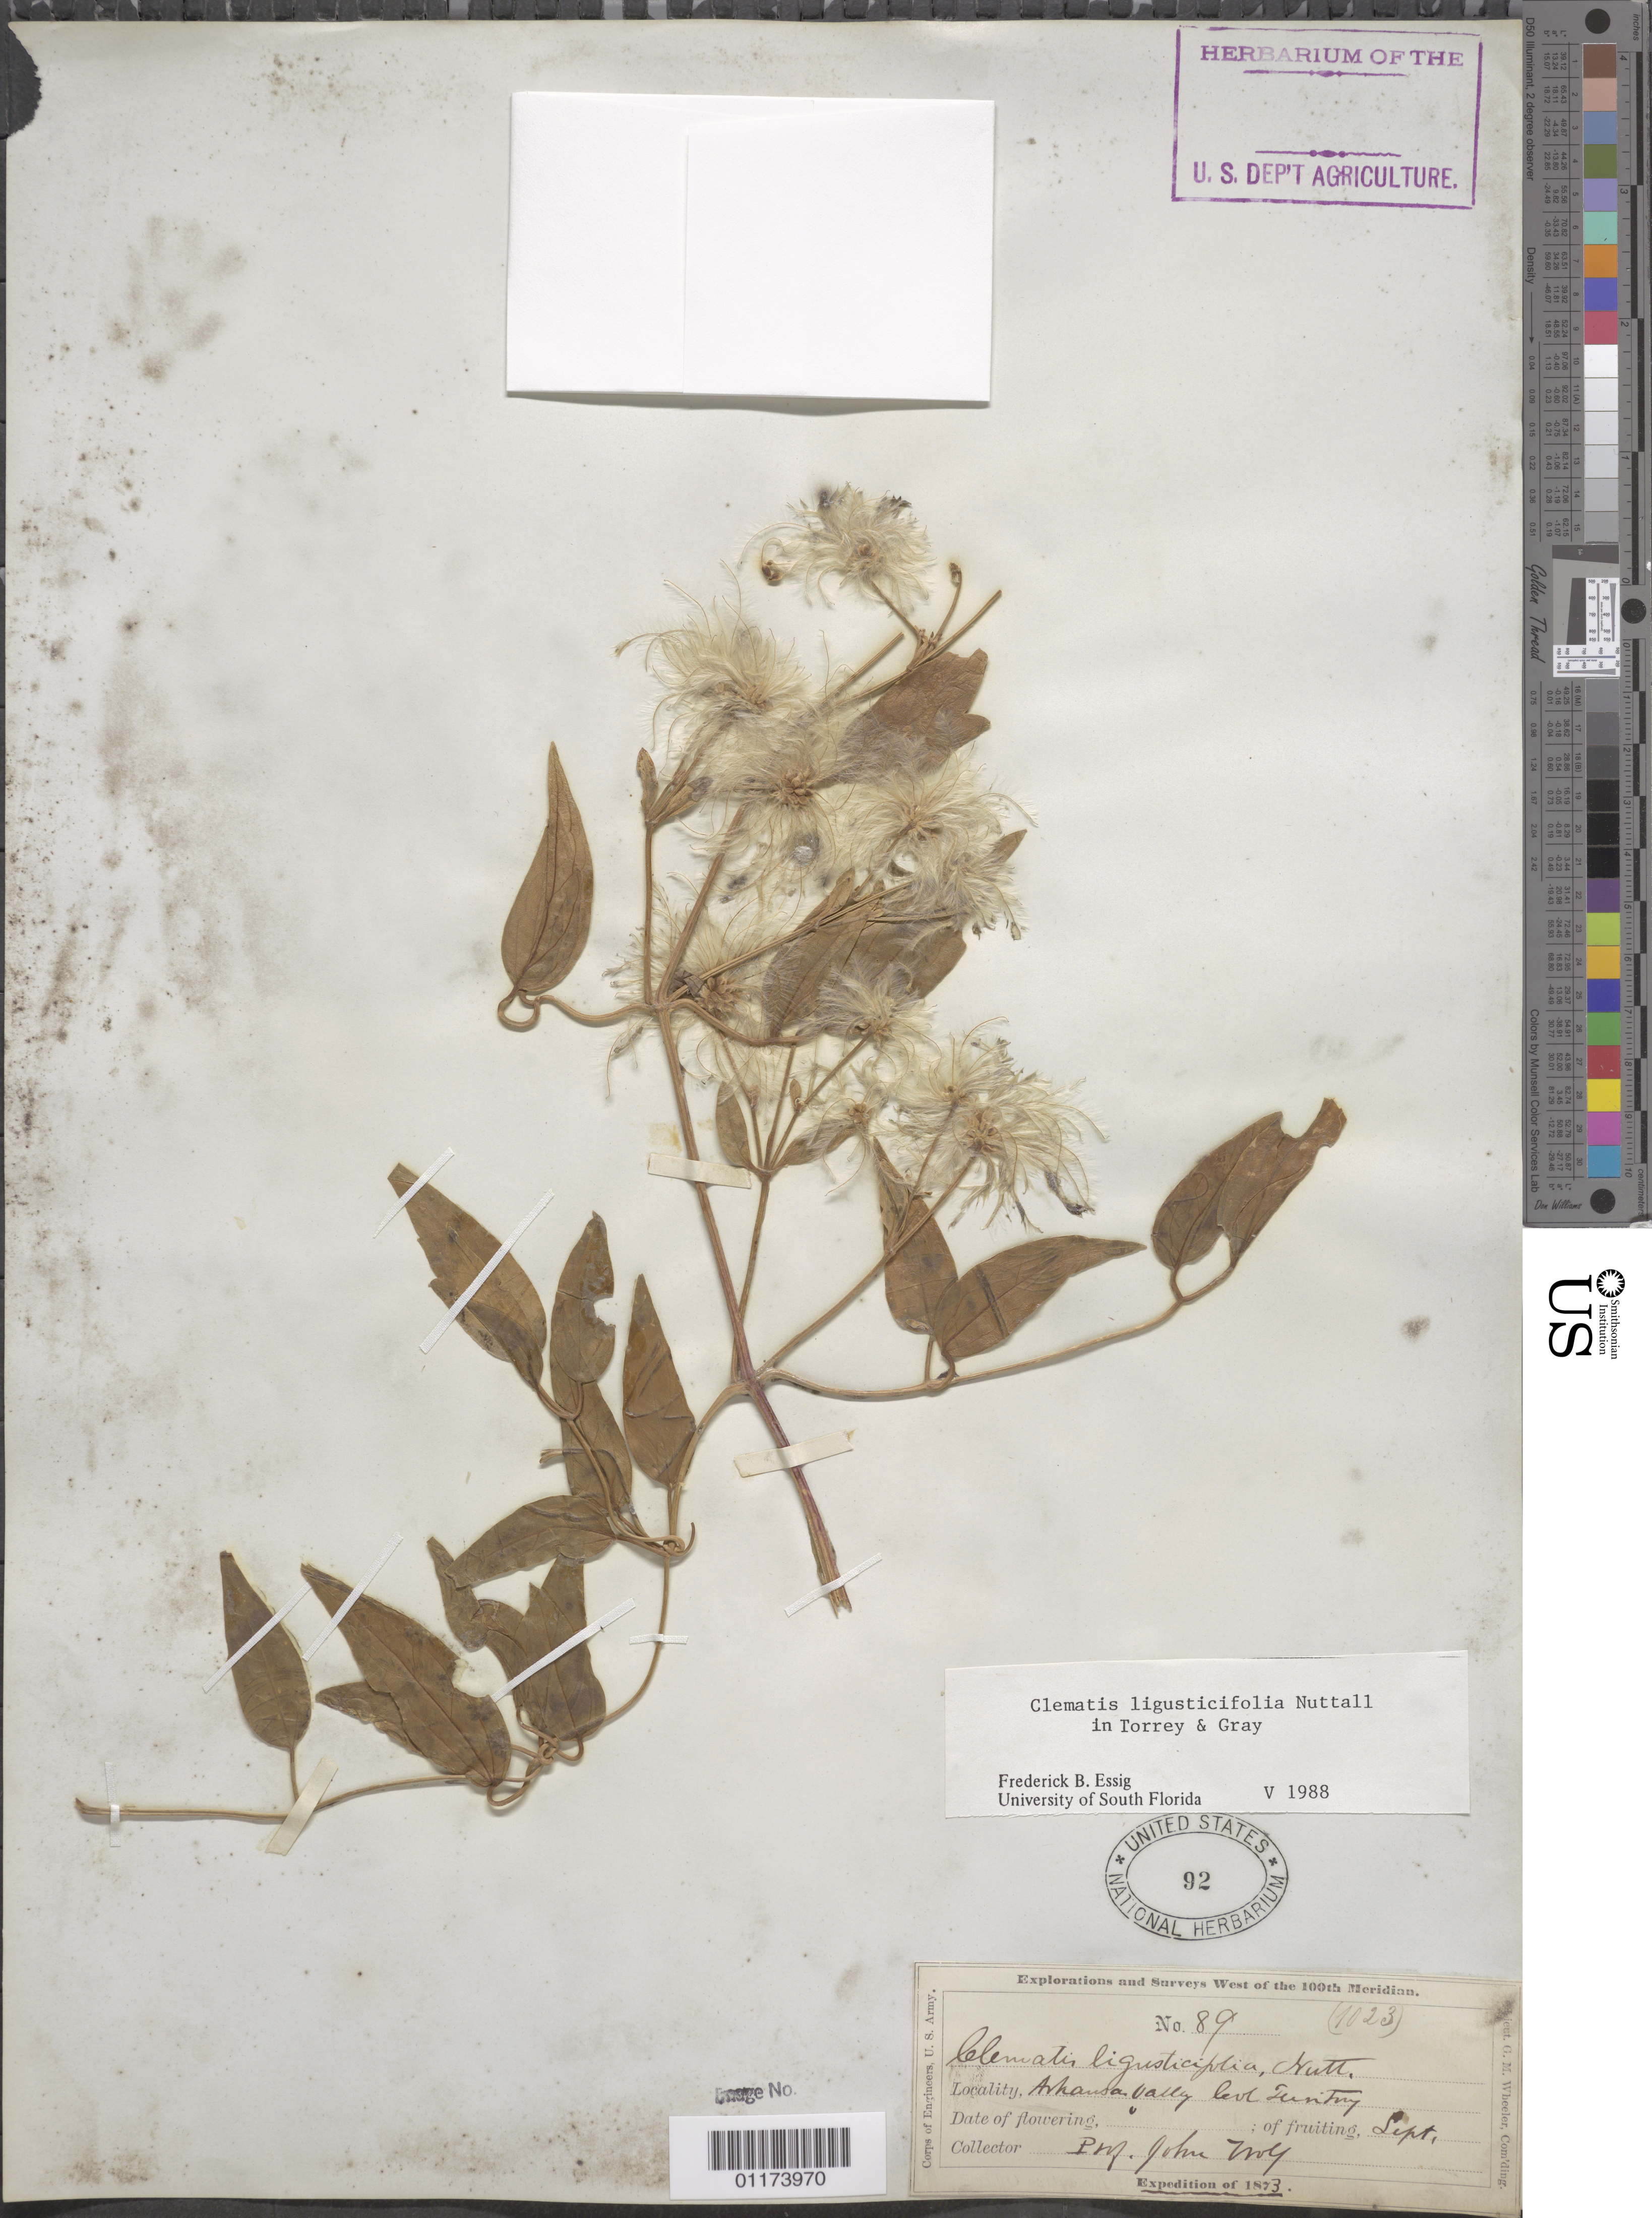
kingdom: Plantae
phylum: Tracheophyta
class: Magnoliopsida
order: Ranunculales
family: Ranunculaceae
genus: Clematis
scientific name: Clematis ligusticifolia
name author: Nutt.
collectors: J. Wolf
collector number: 89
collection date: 1873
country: United States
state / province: Colorado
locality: Arkansas Valley.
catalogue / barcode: US 92